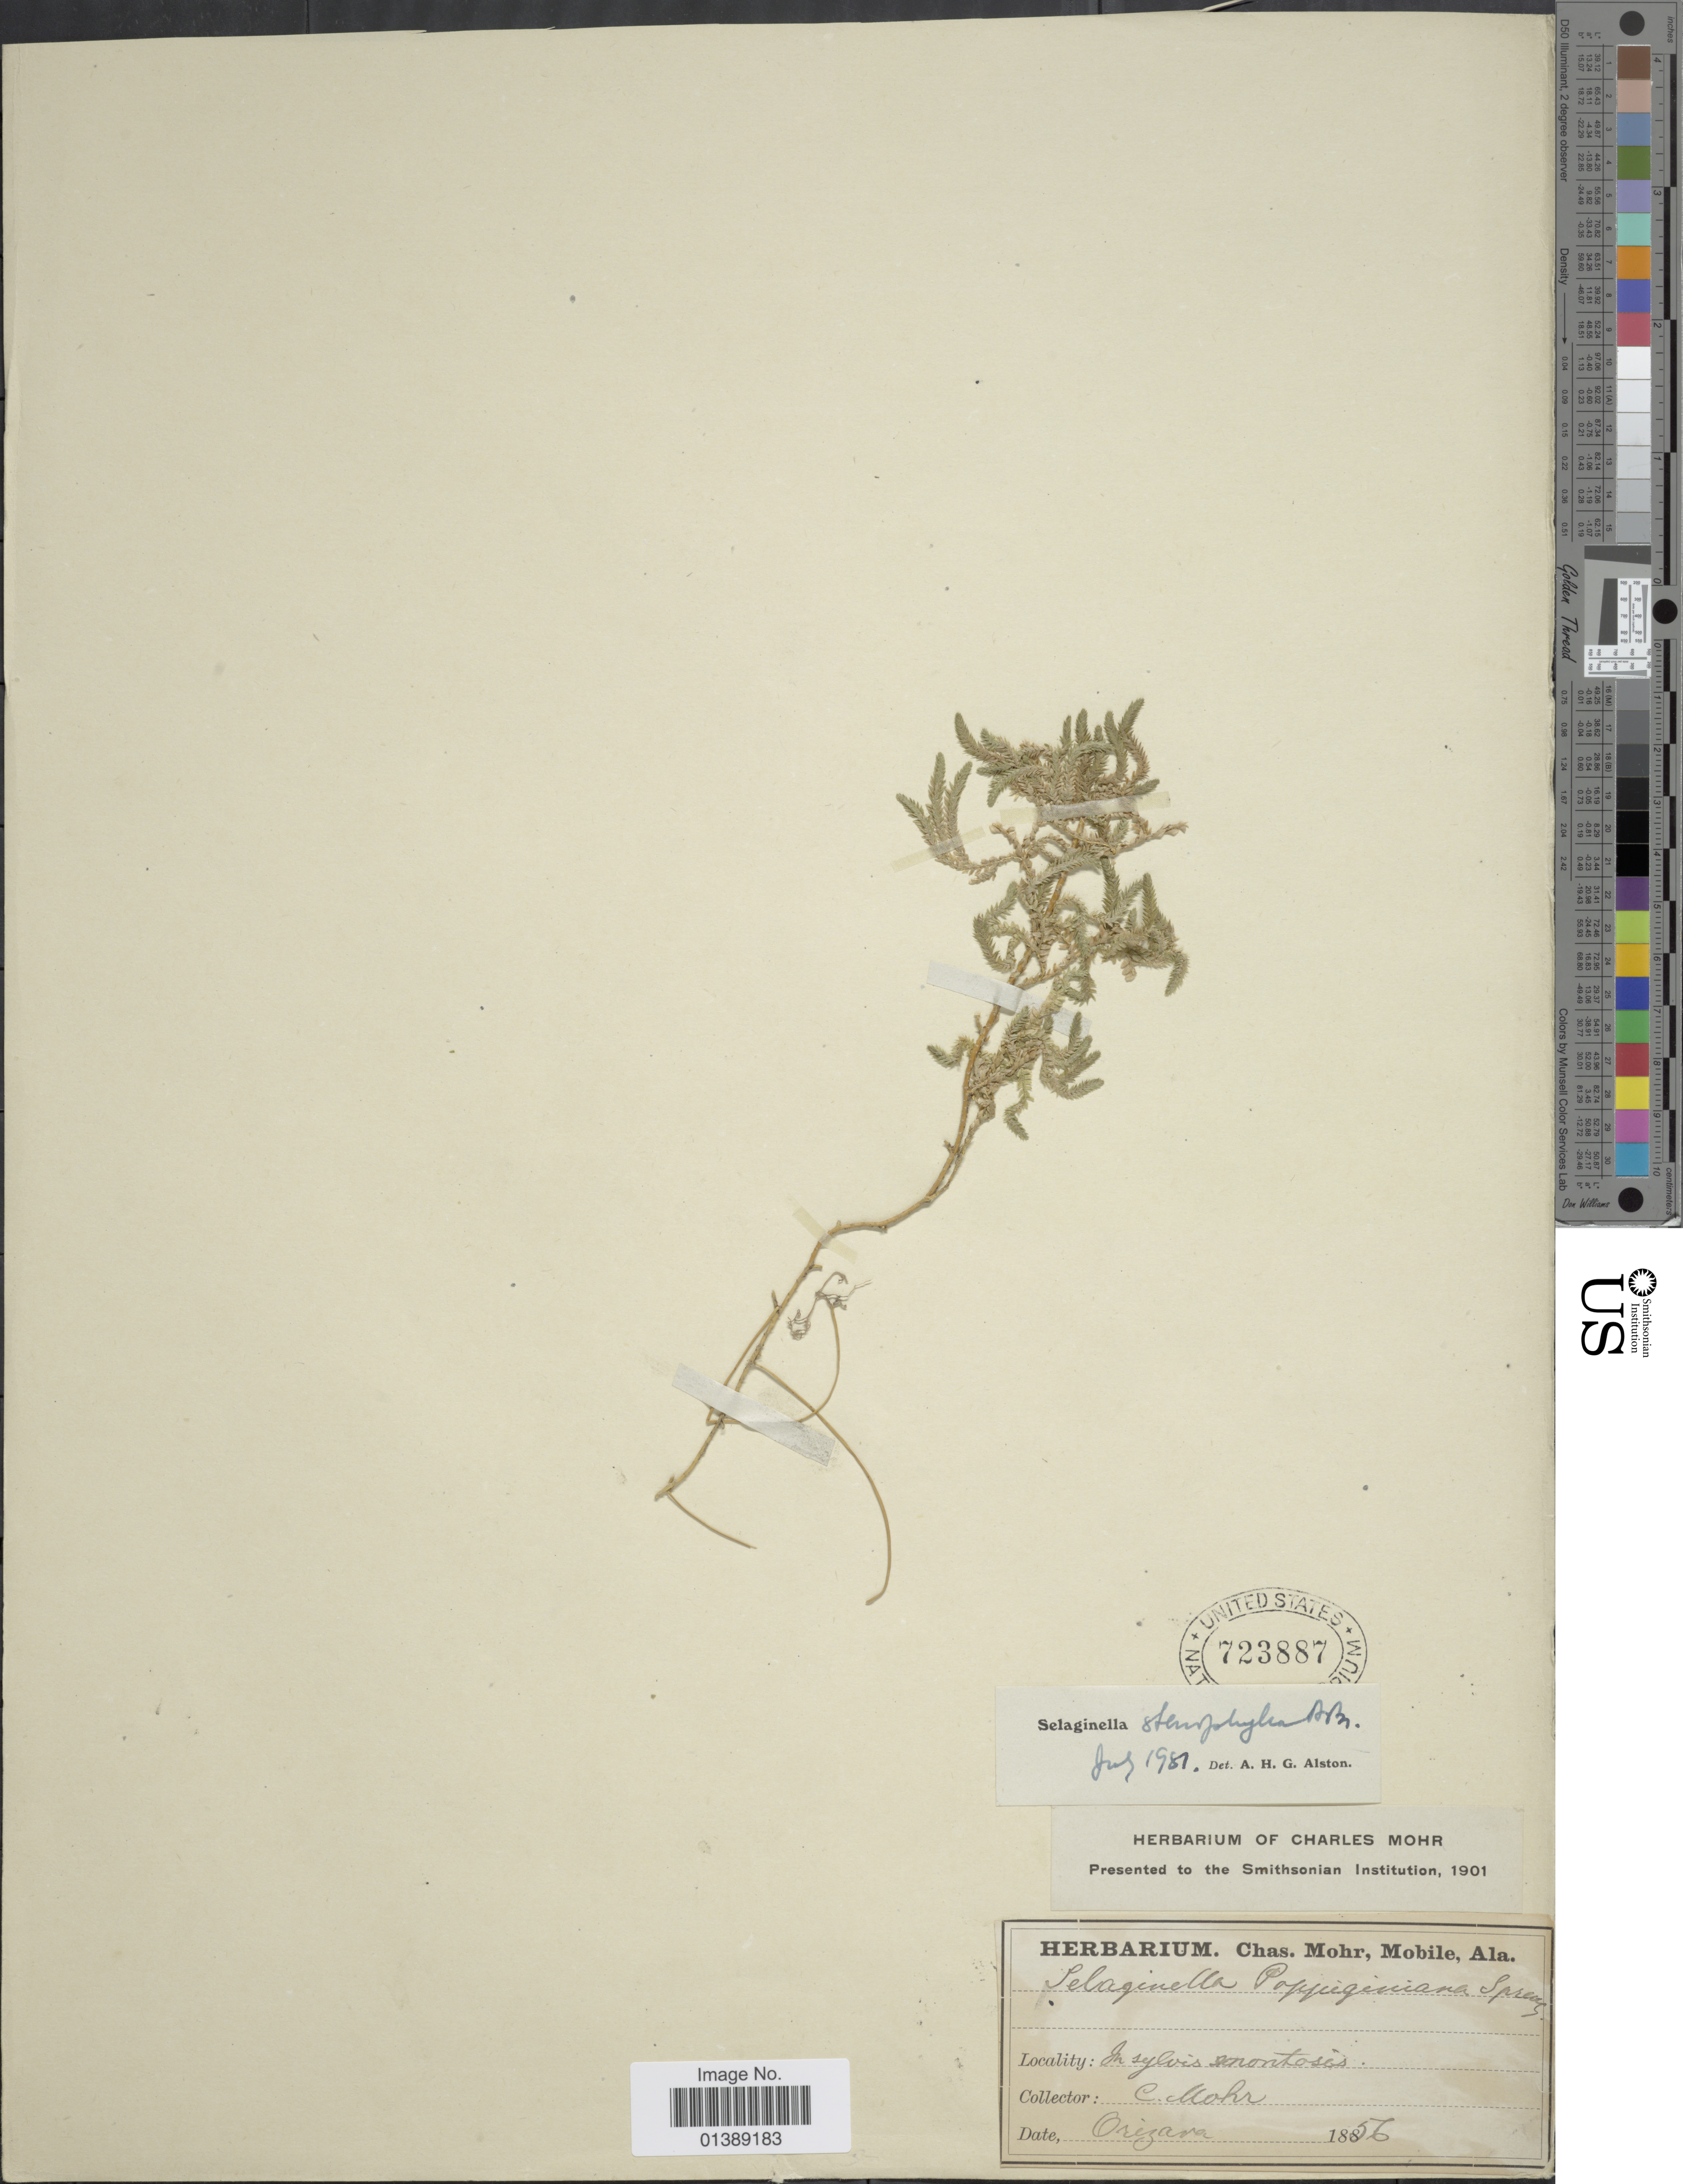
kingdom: Plantae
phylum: Tracheophyta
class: Lycopodiopsida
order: Selaginellales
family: Selaginellaceae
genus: Selaginella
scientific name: Selaginella stenophylla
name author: A. Braun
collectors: C. T. Mohr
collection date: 1856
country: Mexico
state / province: Veracruz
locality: In sylvis montosis, Orizaba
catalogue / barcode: US 723887